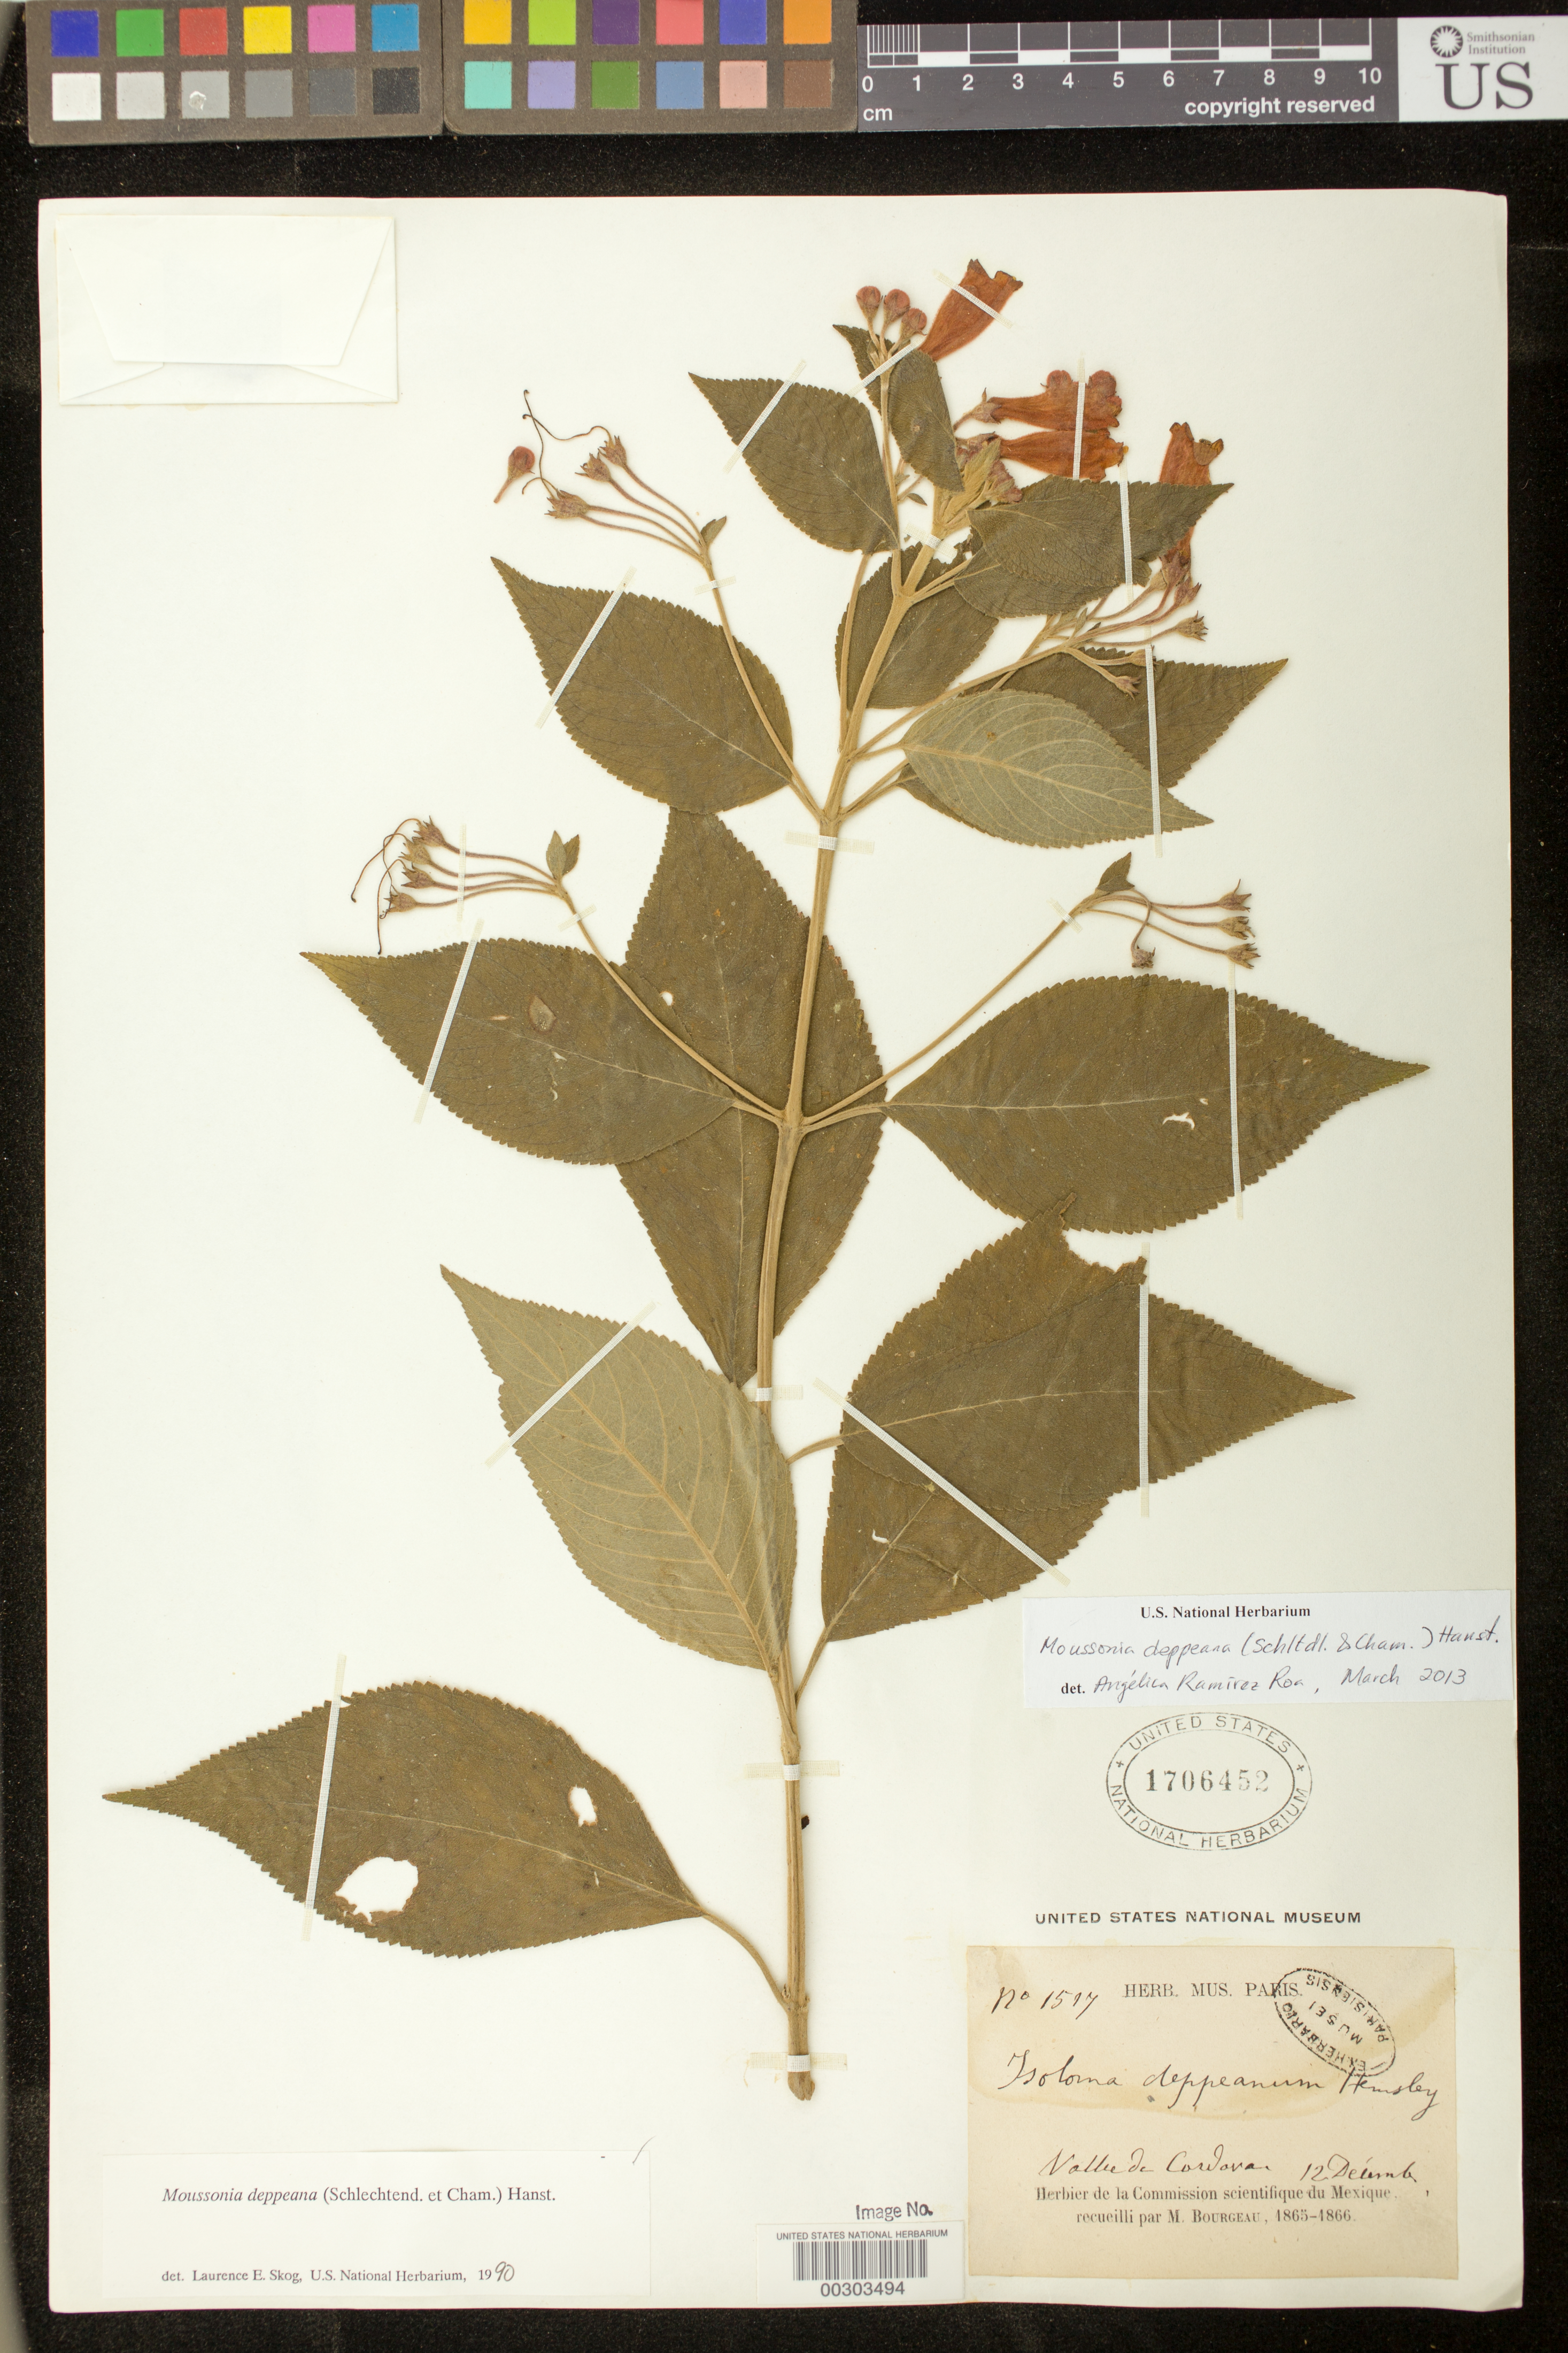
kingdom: Plantae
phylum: Tracheophyta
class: Magnoliopsida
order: Lamiales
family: Gesneriaceae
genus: Moussonia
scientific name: Moussonia deppeana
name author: (Schltdl. & Cham.) Klotzsch ex Hanst.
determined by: Ramírez-Roa, A.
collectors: E. Bourgeau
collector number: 1507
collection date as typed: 12 Dec 1865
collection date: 1865-12-12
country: Mexico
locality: Vallee de Cordova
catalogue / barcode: US 1706452